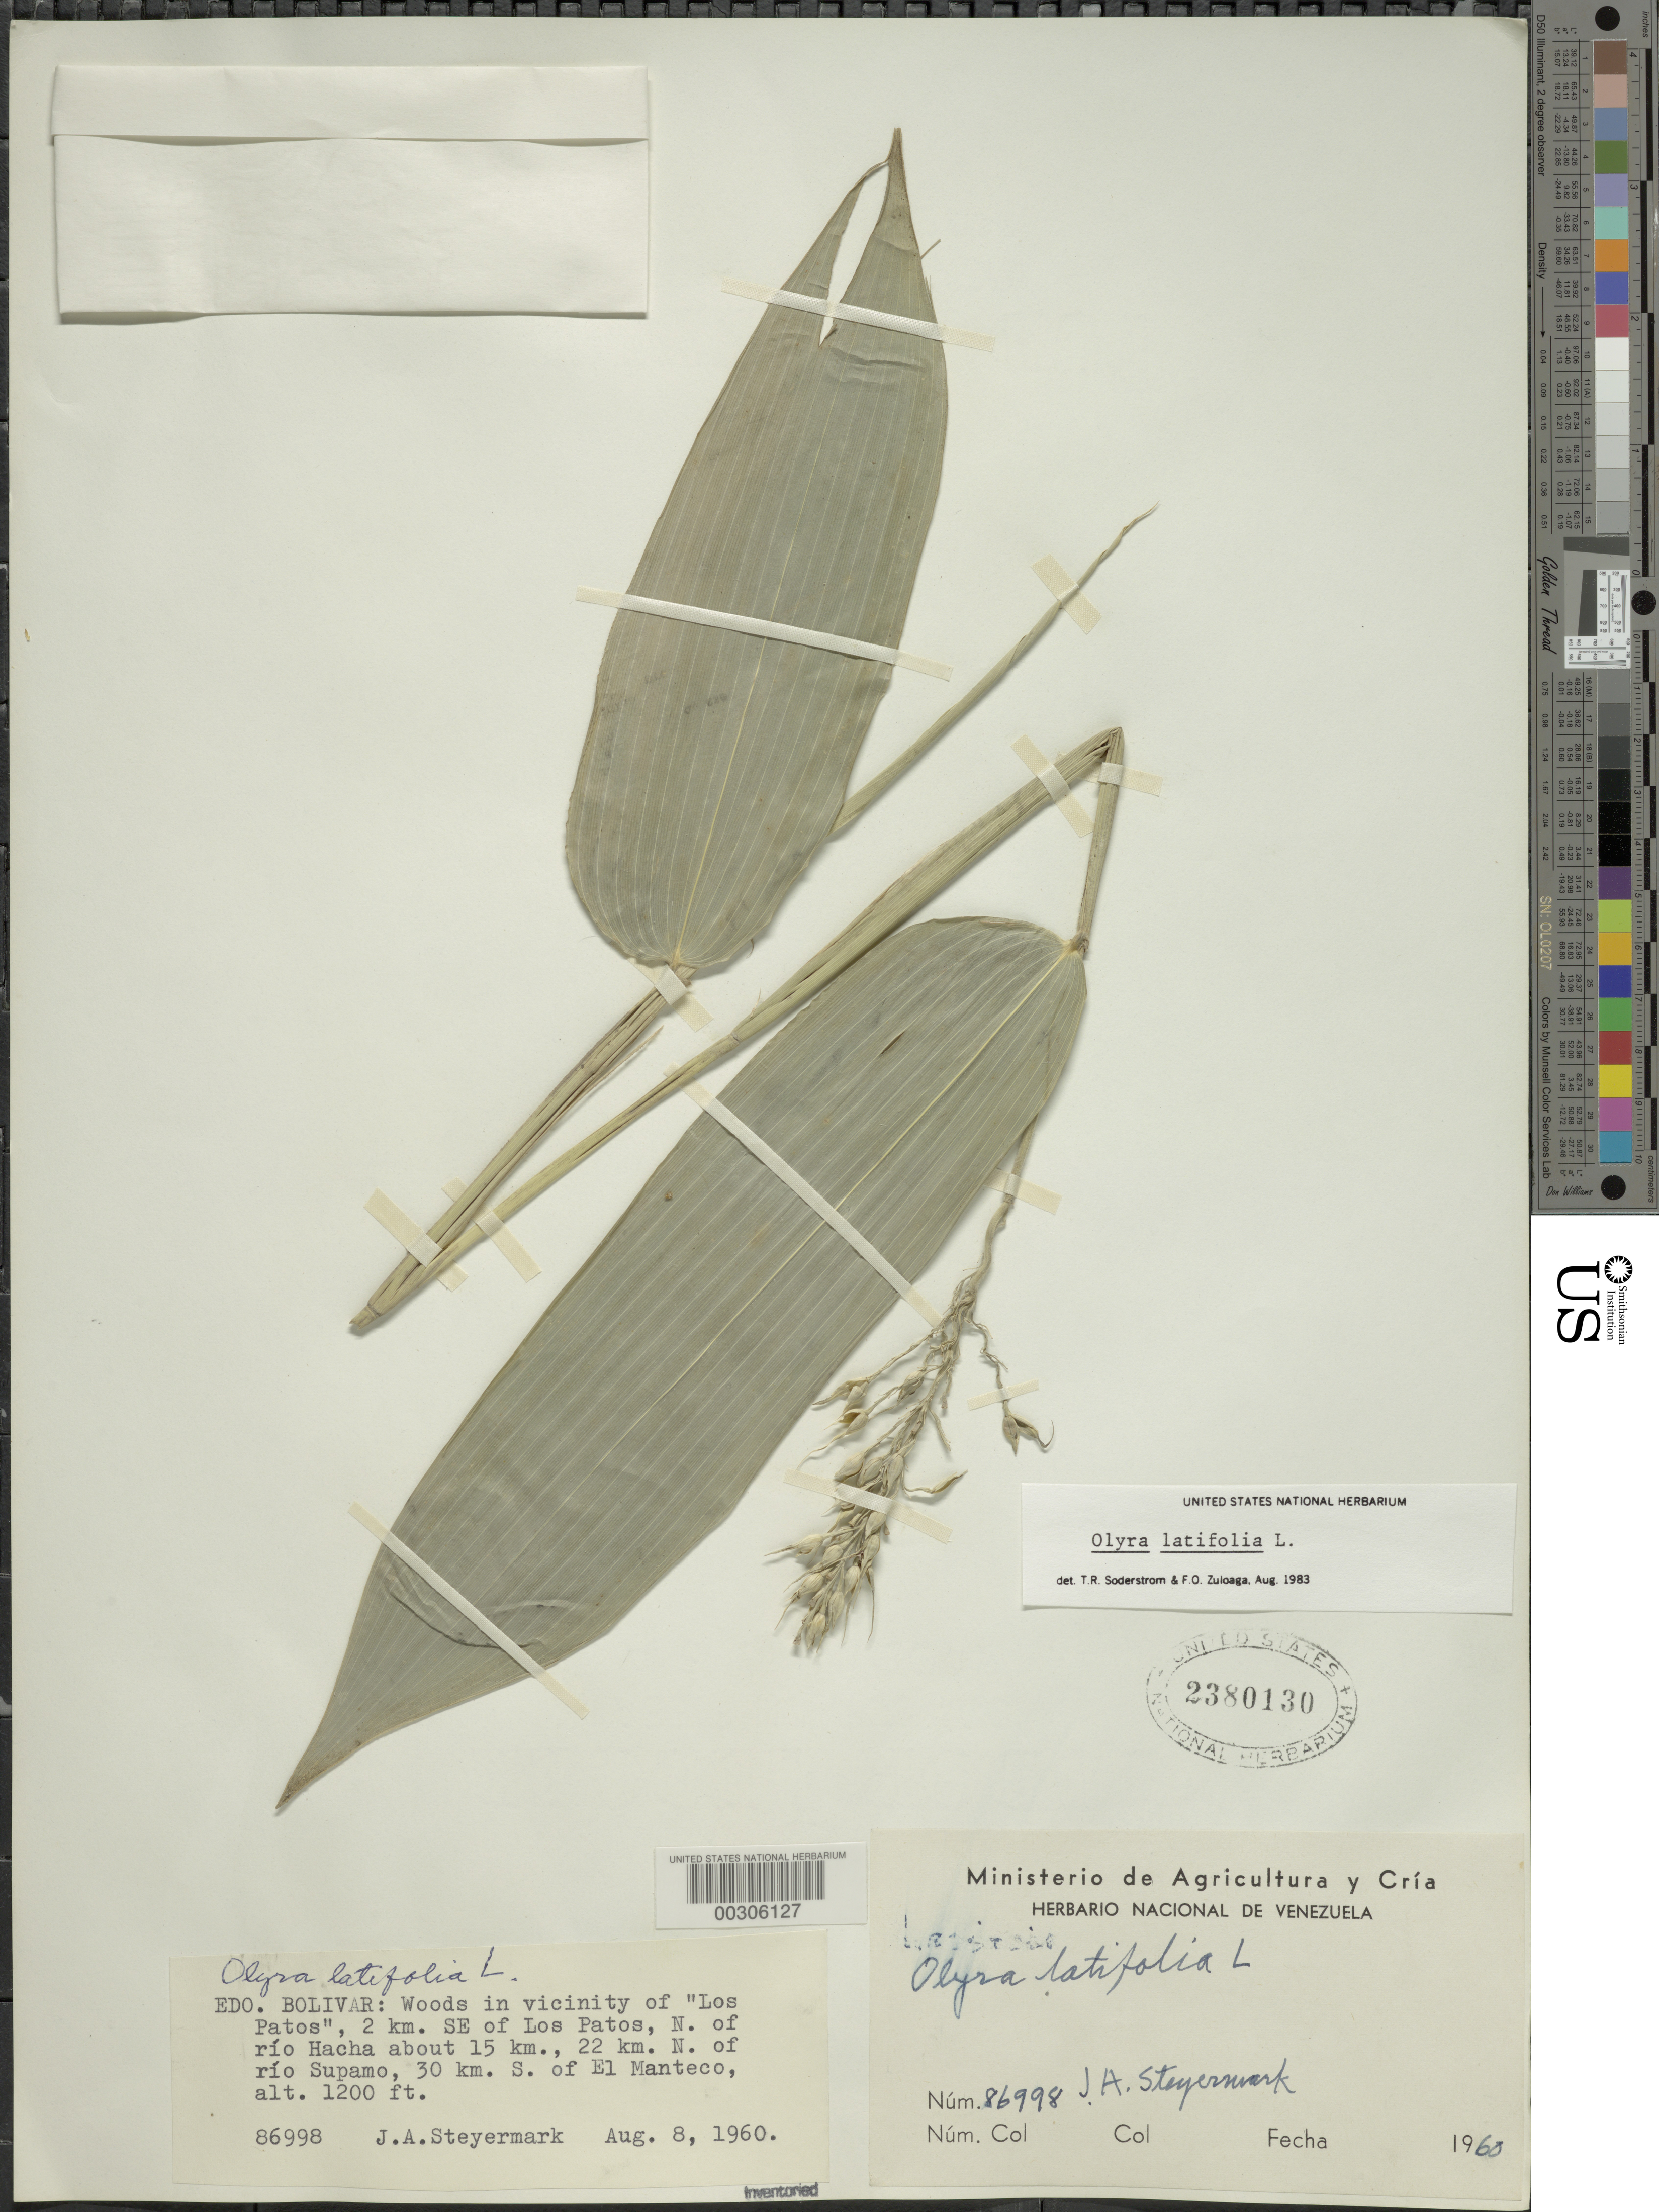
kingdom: Plantae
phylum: Tracheophyta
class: Liliopsida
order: Poales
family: Poaceae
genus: Olyra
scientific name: Olyra latifolia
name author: L.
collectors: J. Steyermark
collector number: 86998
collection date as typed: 08 Aug 1960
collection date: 1960-08-08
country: Venezuela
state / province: Bolivar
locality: Los patos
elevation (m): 366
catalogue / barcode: US 2380130